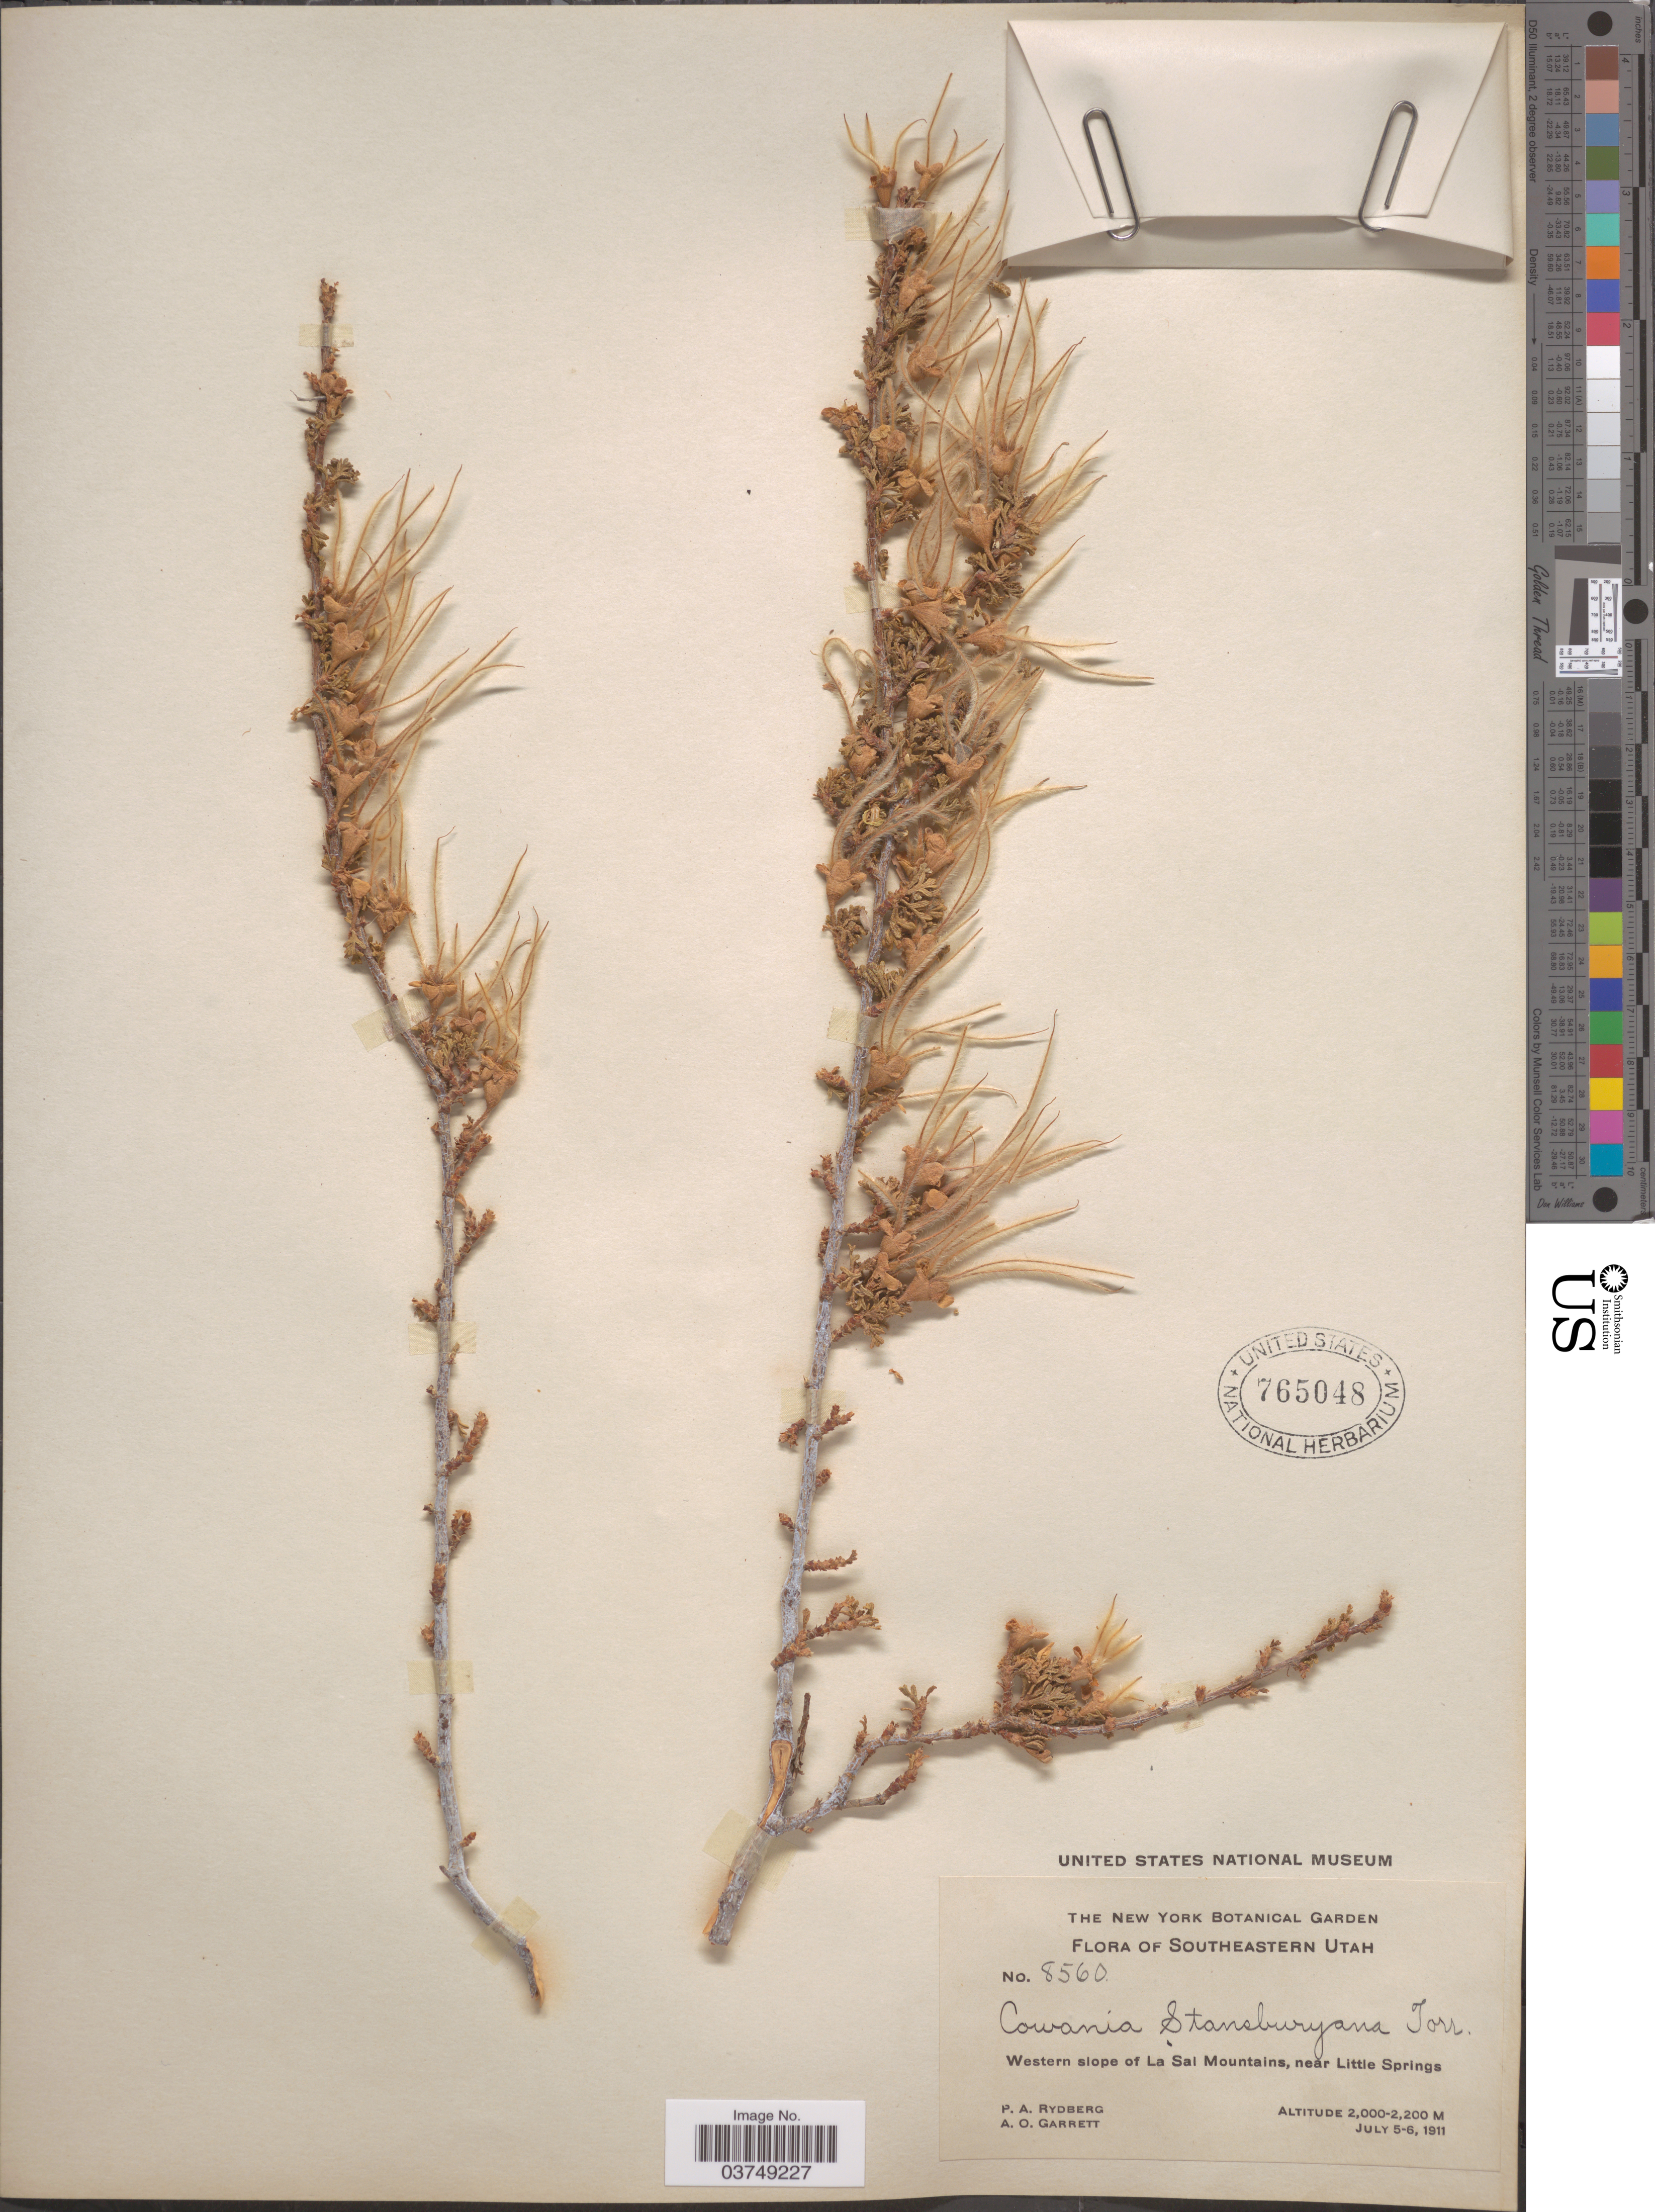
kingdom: Plantae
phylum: Tracheophyta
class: Magnoliopsida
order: Rosales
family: Rosaceae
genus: Purshia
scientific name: Purshia stansburyana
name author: (Torr.) Henrickson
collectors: P. A. Rydberg & A. O. Garrett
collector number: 8560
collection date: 1911-07-05/1911-07-06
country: United States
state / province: Utah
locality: Southeastern Utah. Western slope of La Sal Mountains, near Little Springs.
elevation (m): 2000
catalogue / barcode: US 765048